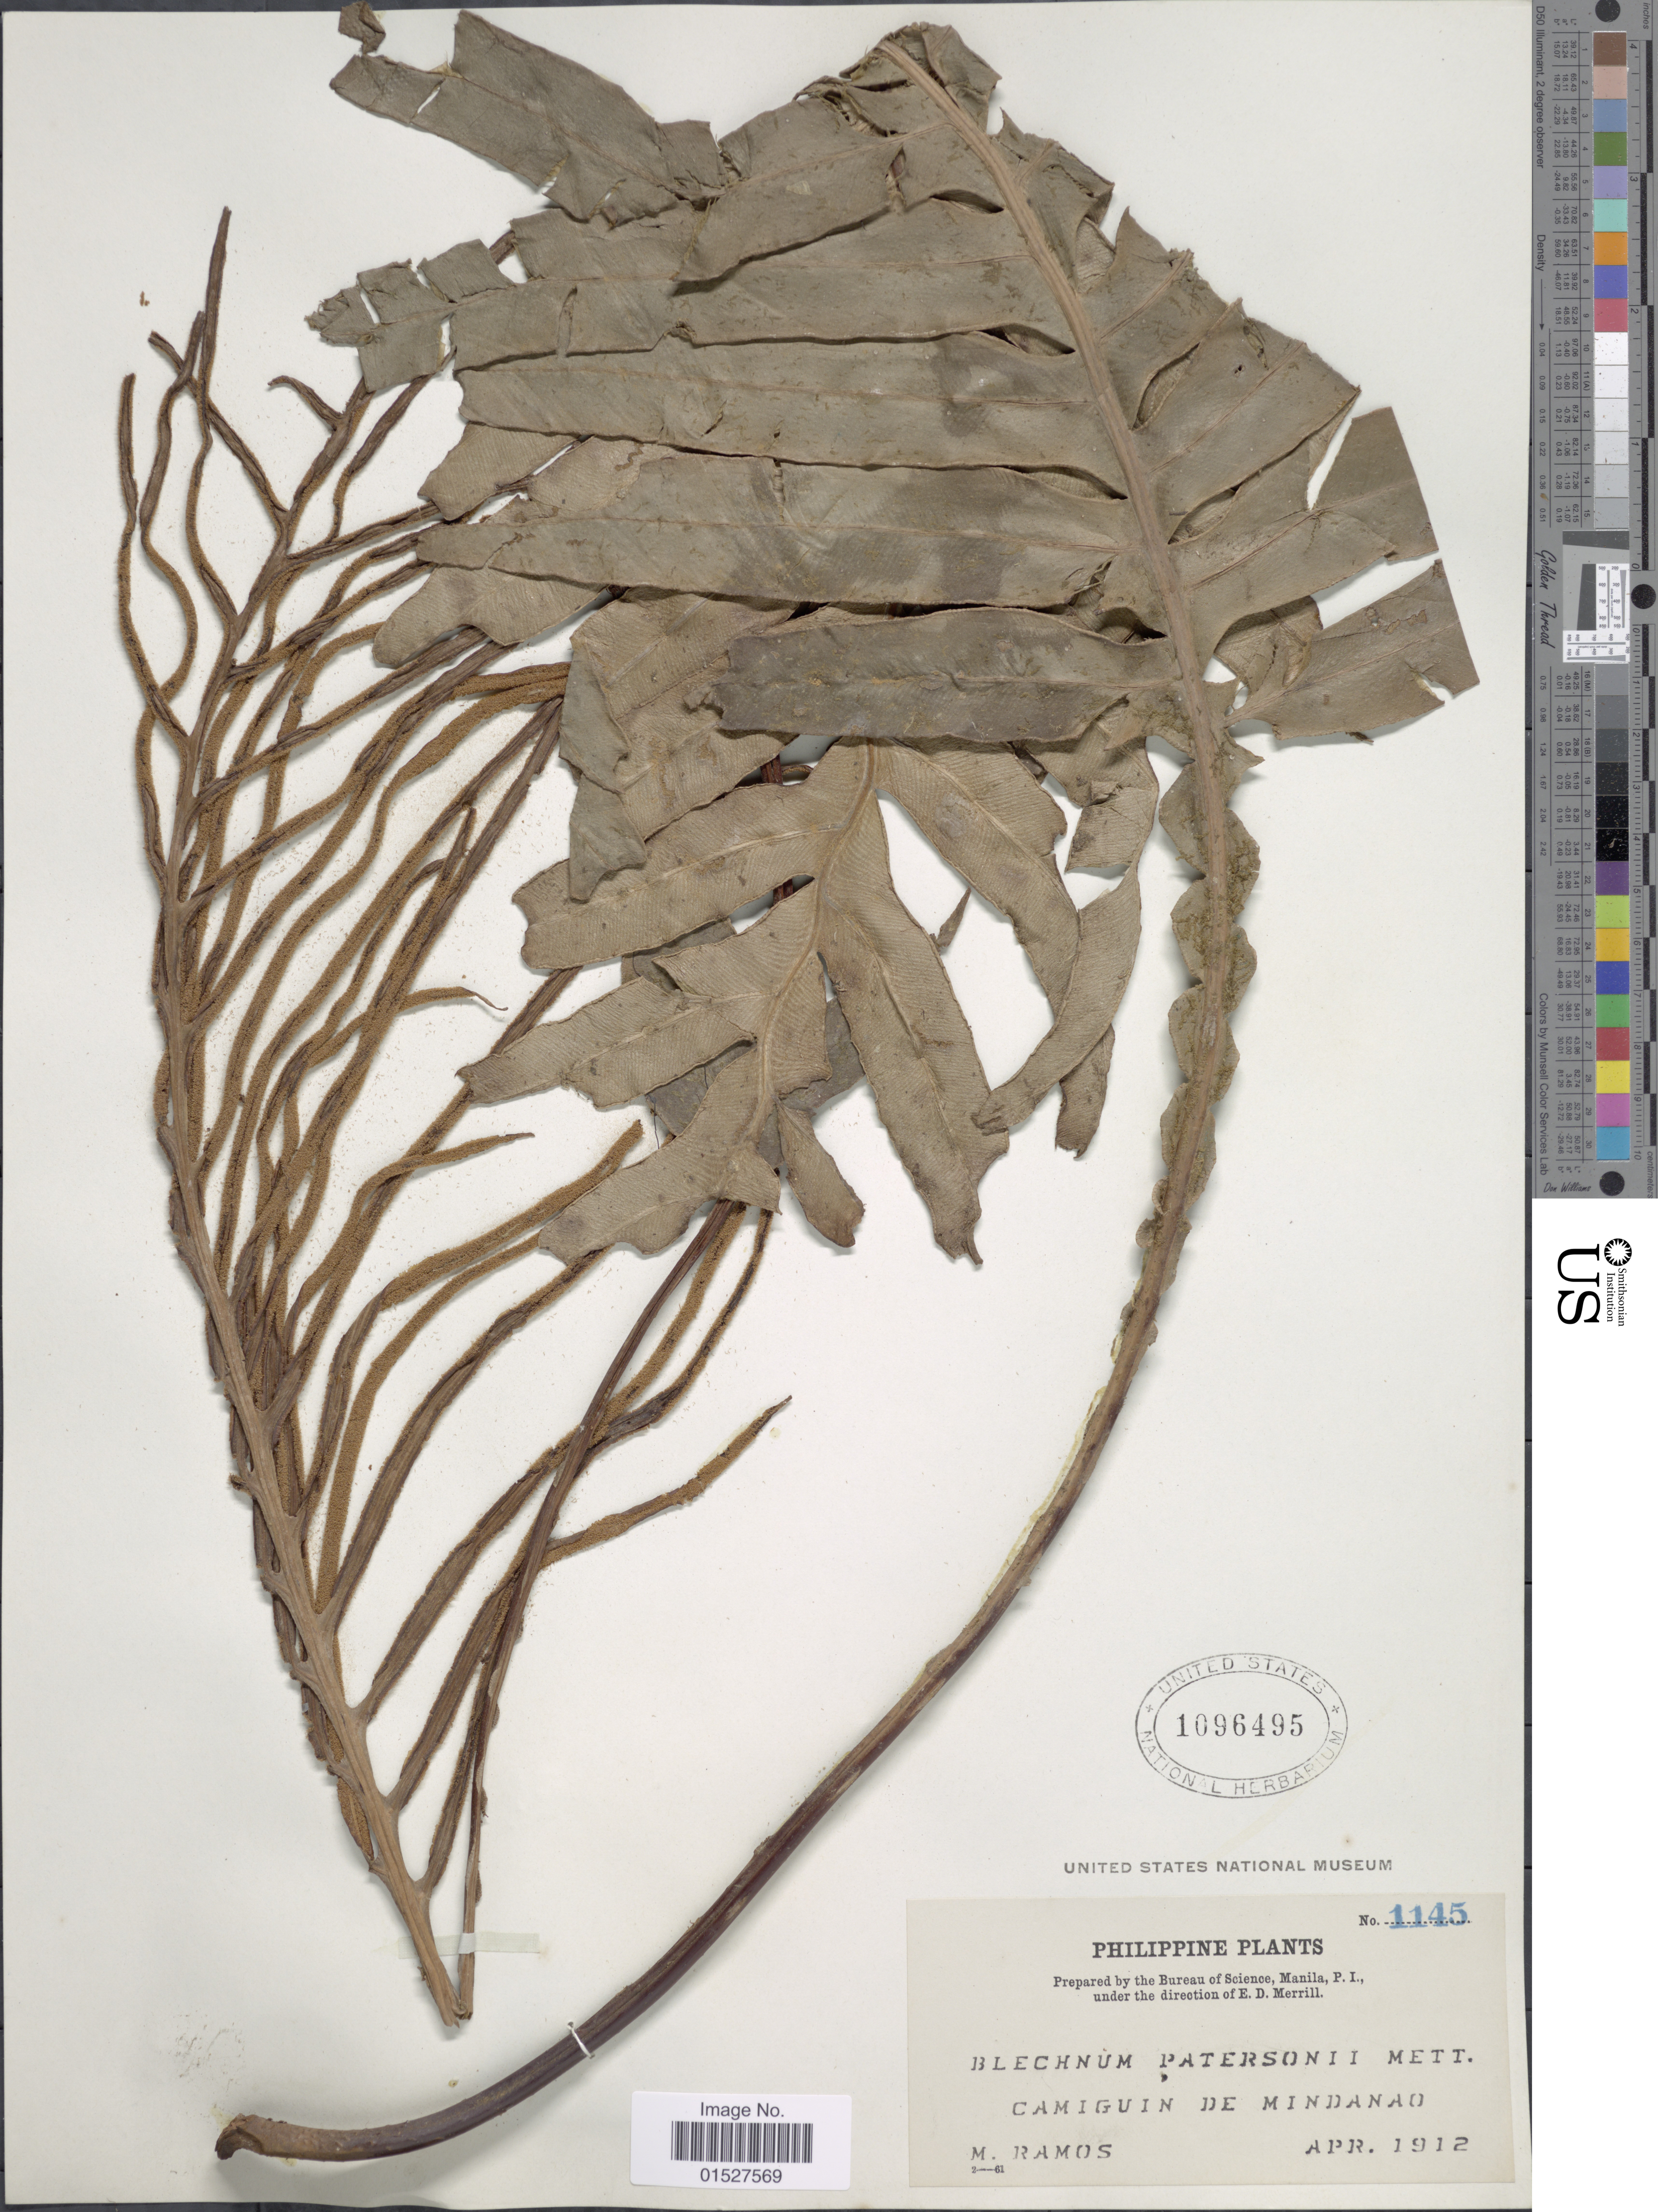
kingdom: Plantae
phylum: Tracheophyta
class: Polypodiopsida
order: Polypodiales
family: Blechnaceae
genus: Blechnum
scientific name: Blechnum melanocaulon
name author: (Brack.) T.C. Chambers & P. A. Farrant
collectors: M. Ramos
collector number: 1145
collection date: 1912-04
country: Philippines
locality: Camiguin de Mindanao.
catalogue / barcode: US 1096495